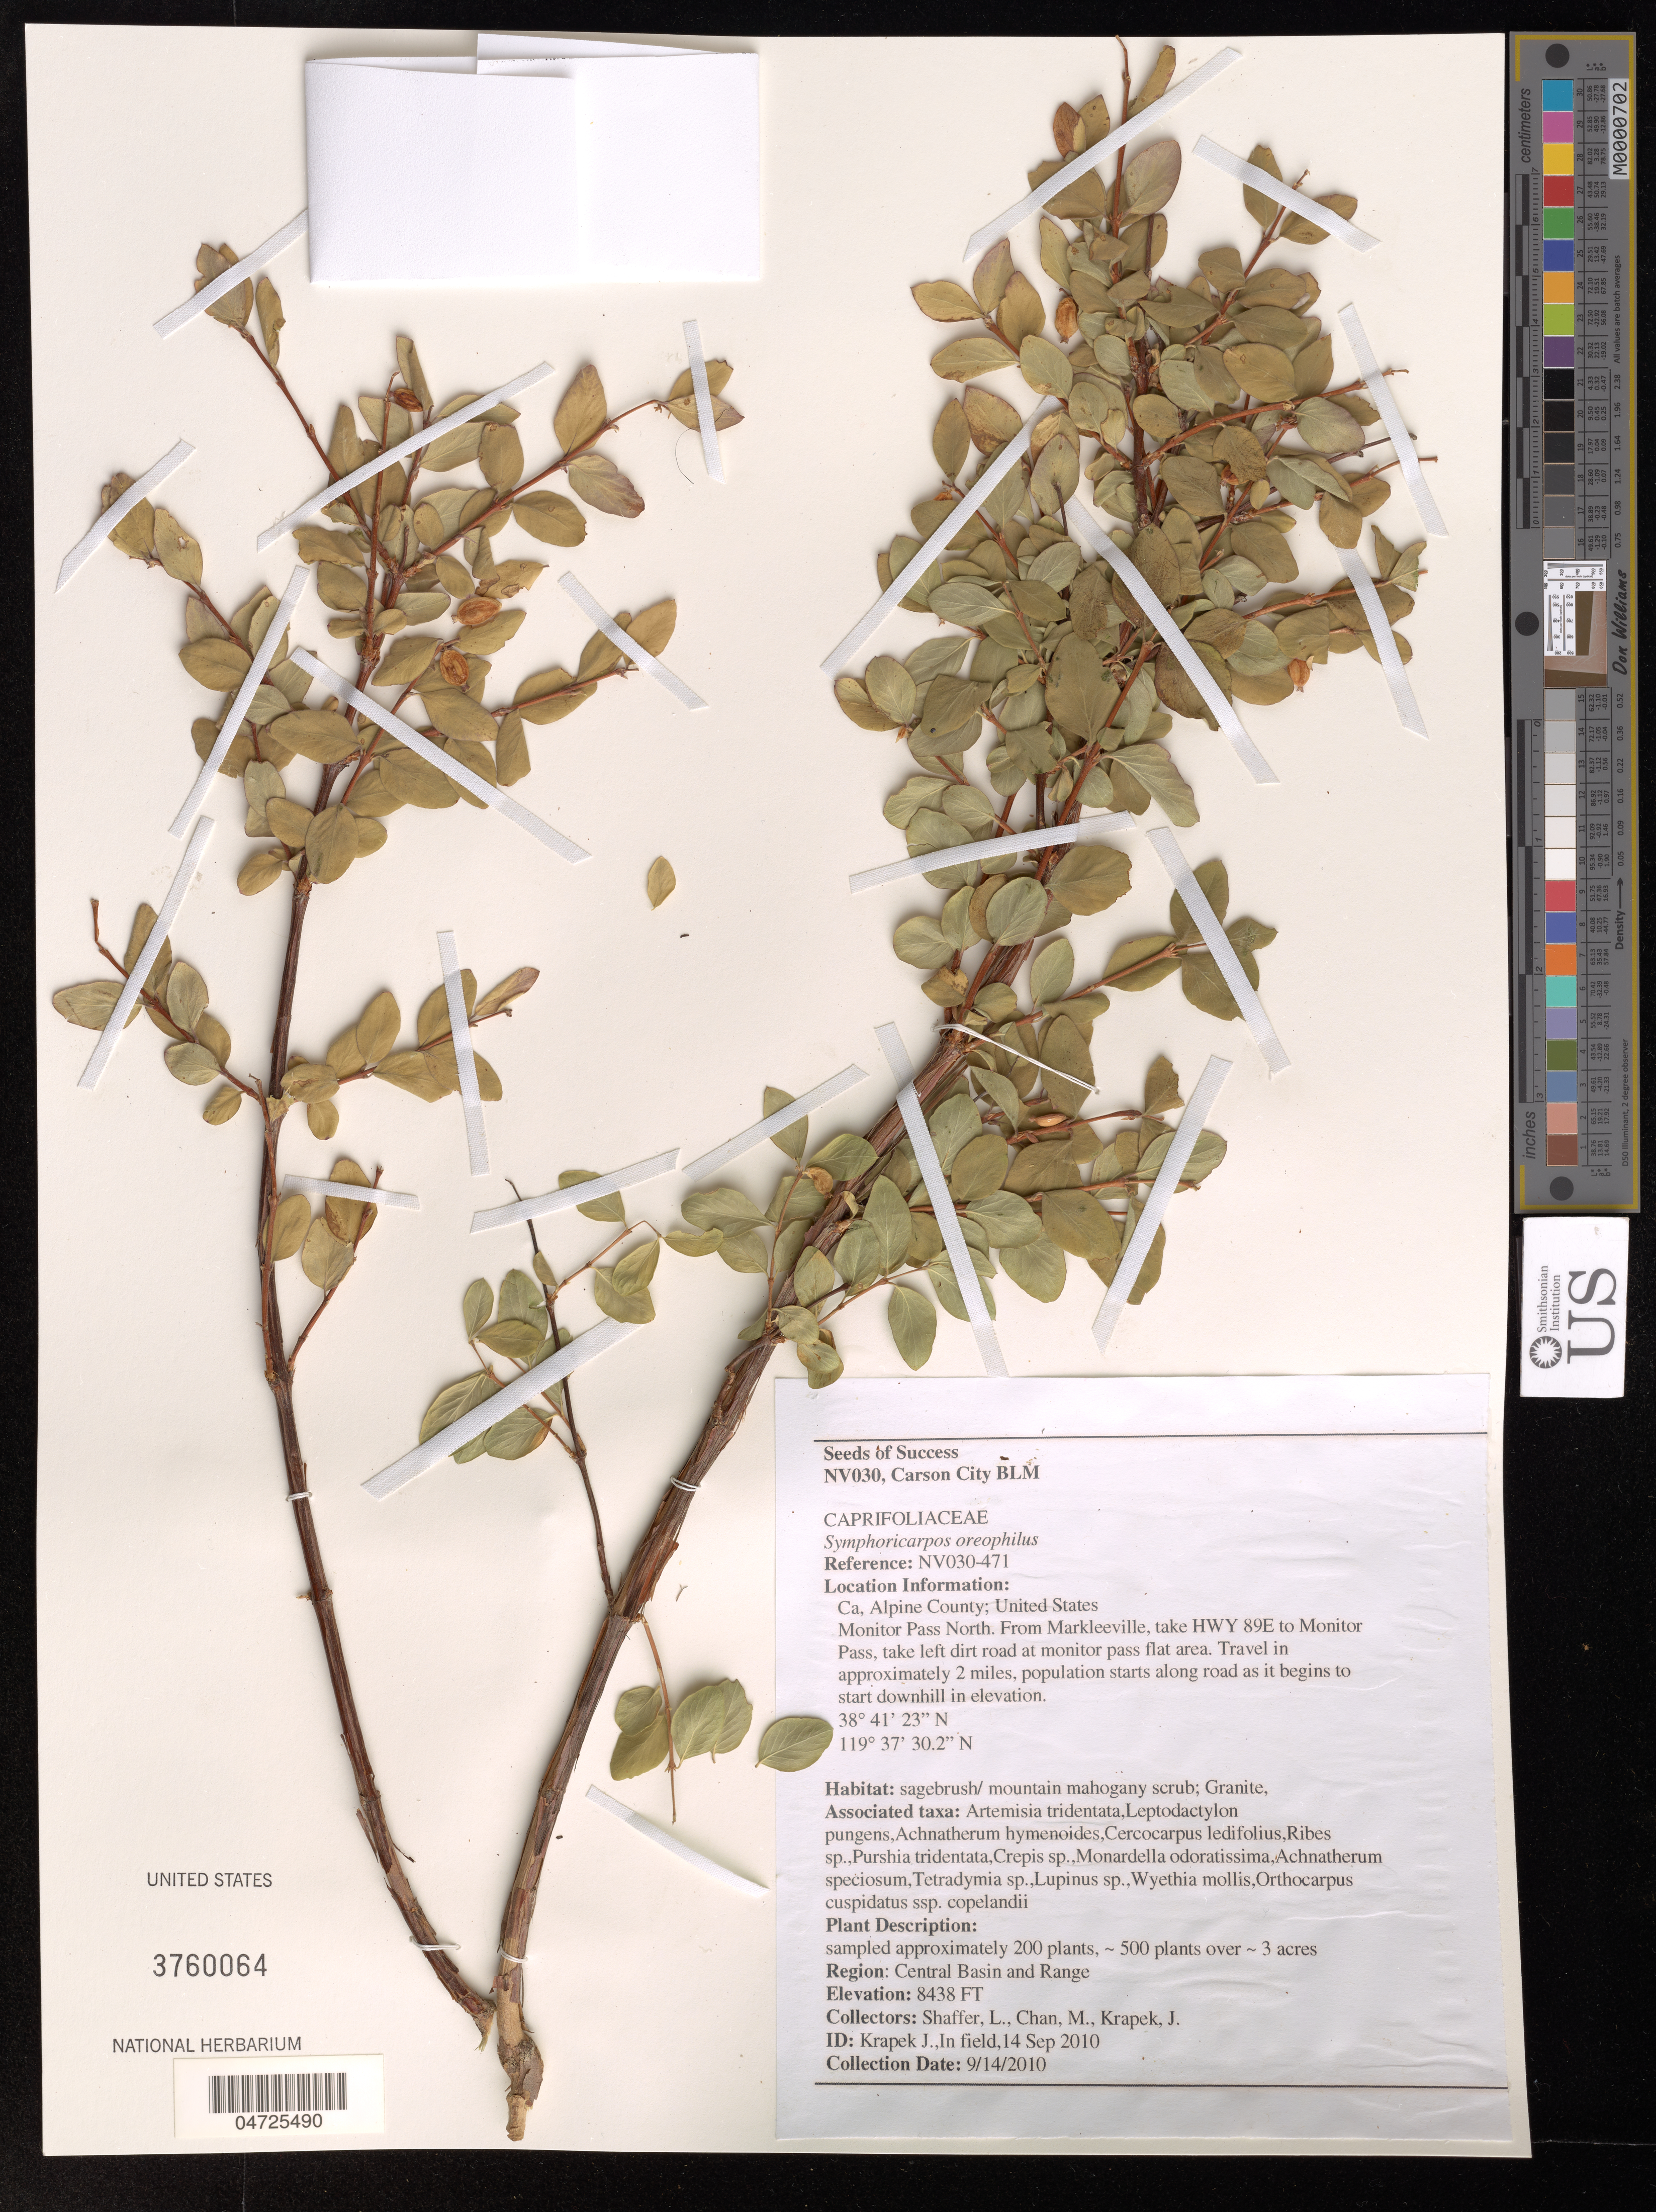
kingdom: Plantae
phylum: Tracheophyta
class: Magnoliopsida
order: Dipsacales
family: Caprifoliaceae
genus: Symphoricarpos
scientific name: Symphoricarpos oreophilus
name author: A. Gray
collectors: L. Shaffer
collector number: NV030-471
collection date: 2010-09-14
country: United States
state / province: California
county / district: Alpine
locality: Alpine County. Monitor Pass North. From Markleeville, take HWY 89E to Monitor Pass, take left dirt road at monitor pass flat area. Travel in approximately 2 miles, population starts along road as it begins to start downhill in elevation. Region: Central Basin and Range.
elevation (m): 2572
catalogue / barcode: US 3760064